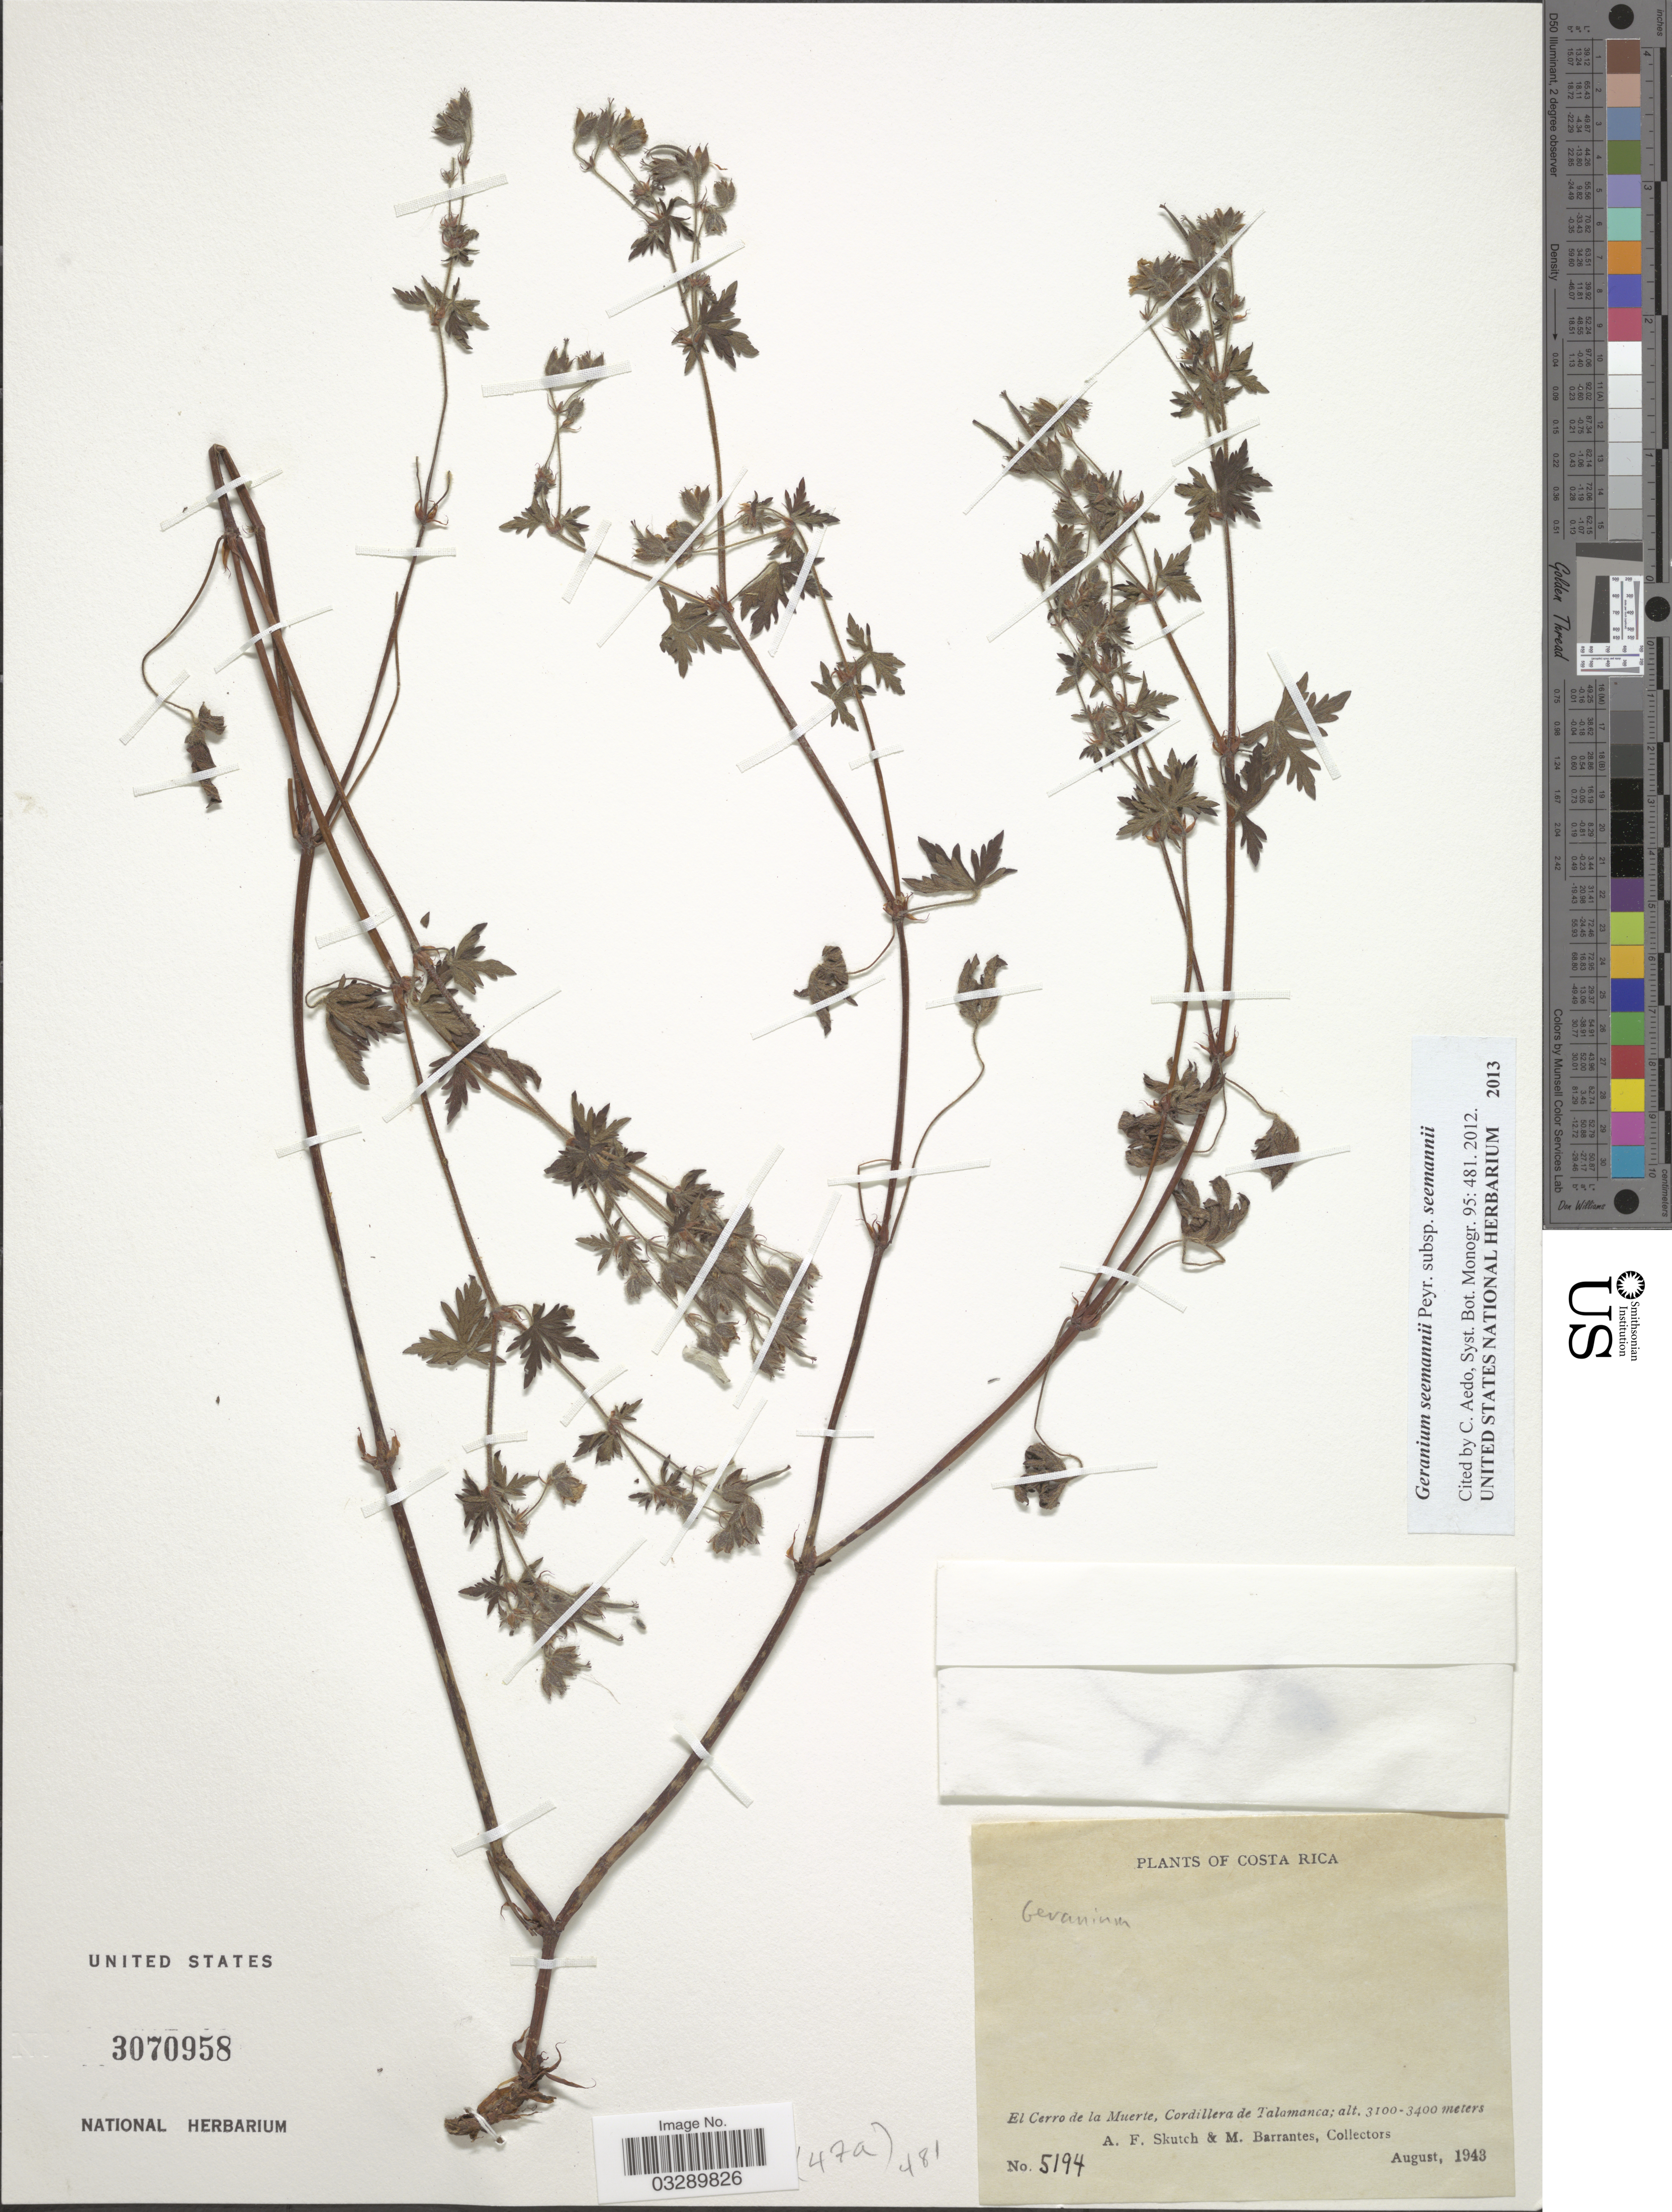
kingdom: Plantae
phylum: Tracheophyta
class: Magnoliopsida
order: Geraniales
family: Geraniaceae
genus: Geranium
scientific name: Geranium seemannii subsp. seemannii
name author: Peyr.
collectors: A. F. Skutch & M. Barrantes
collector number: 5194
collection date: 1943-08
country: Costa Rica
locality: El Cerro de la Muerte, Cordillera de Talamanca.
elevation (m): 3100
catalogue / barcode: US 3070958